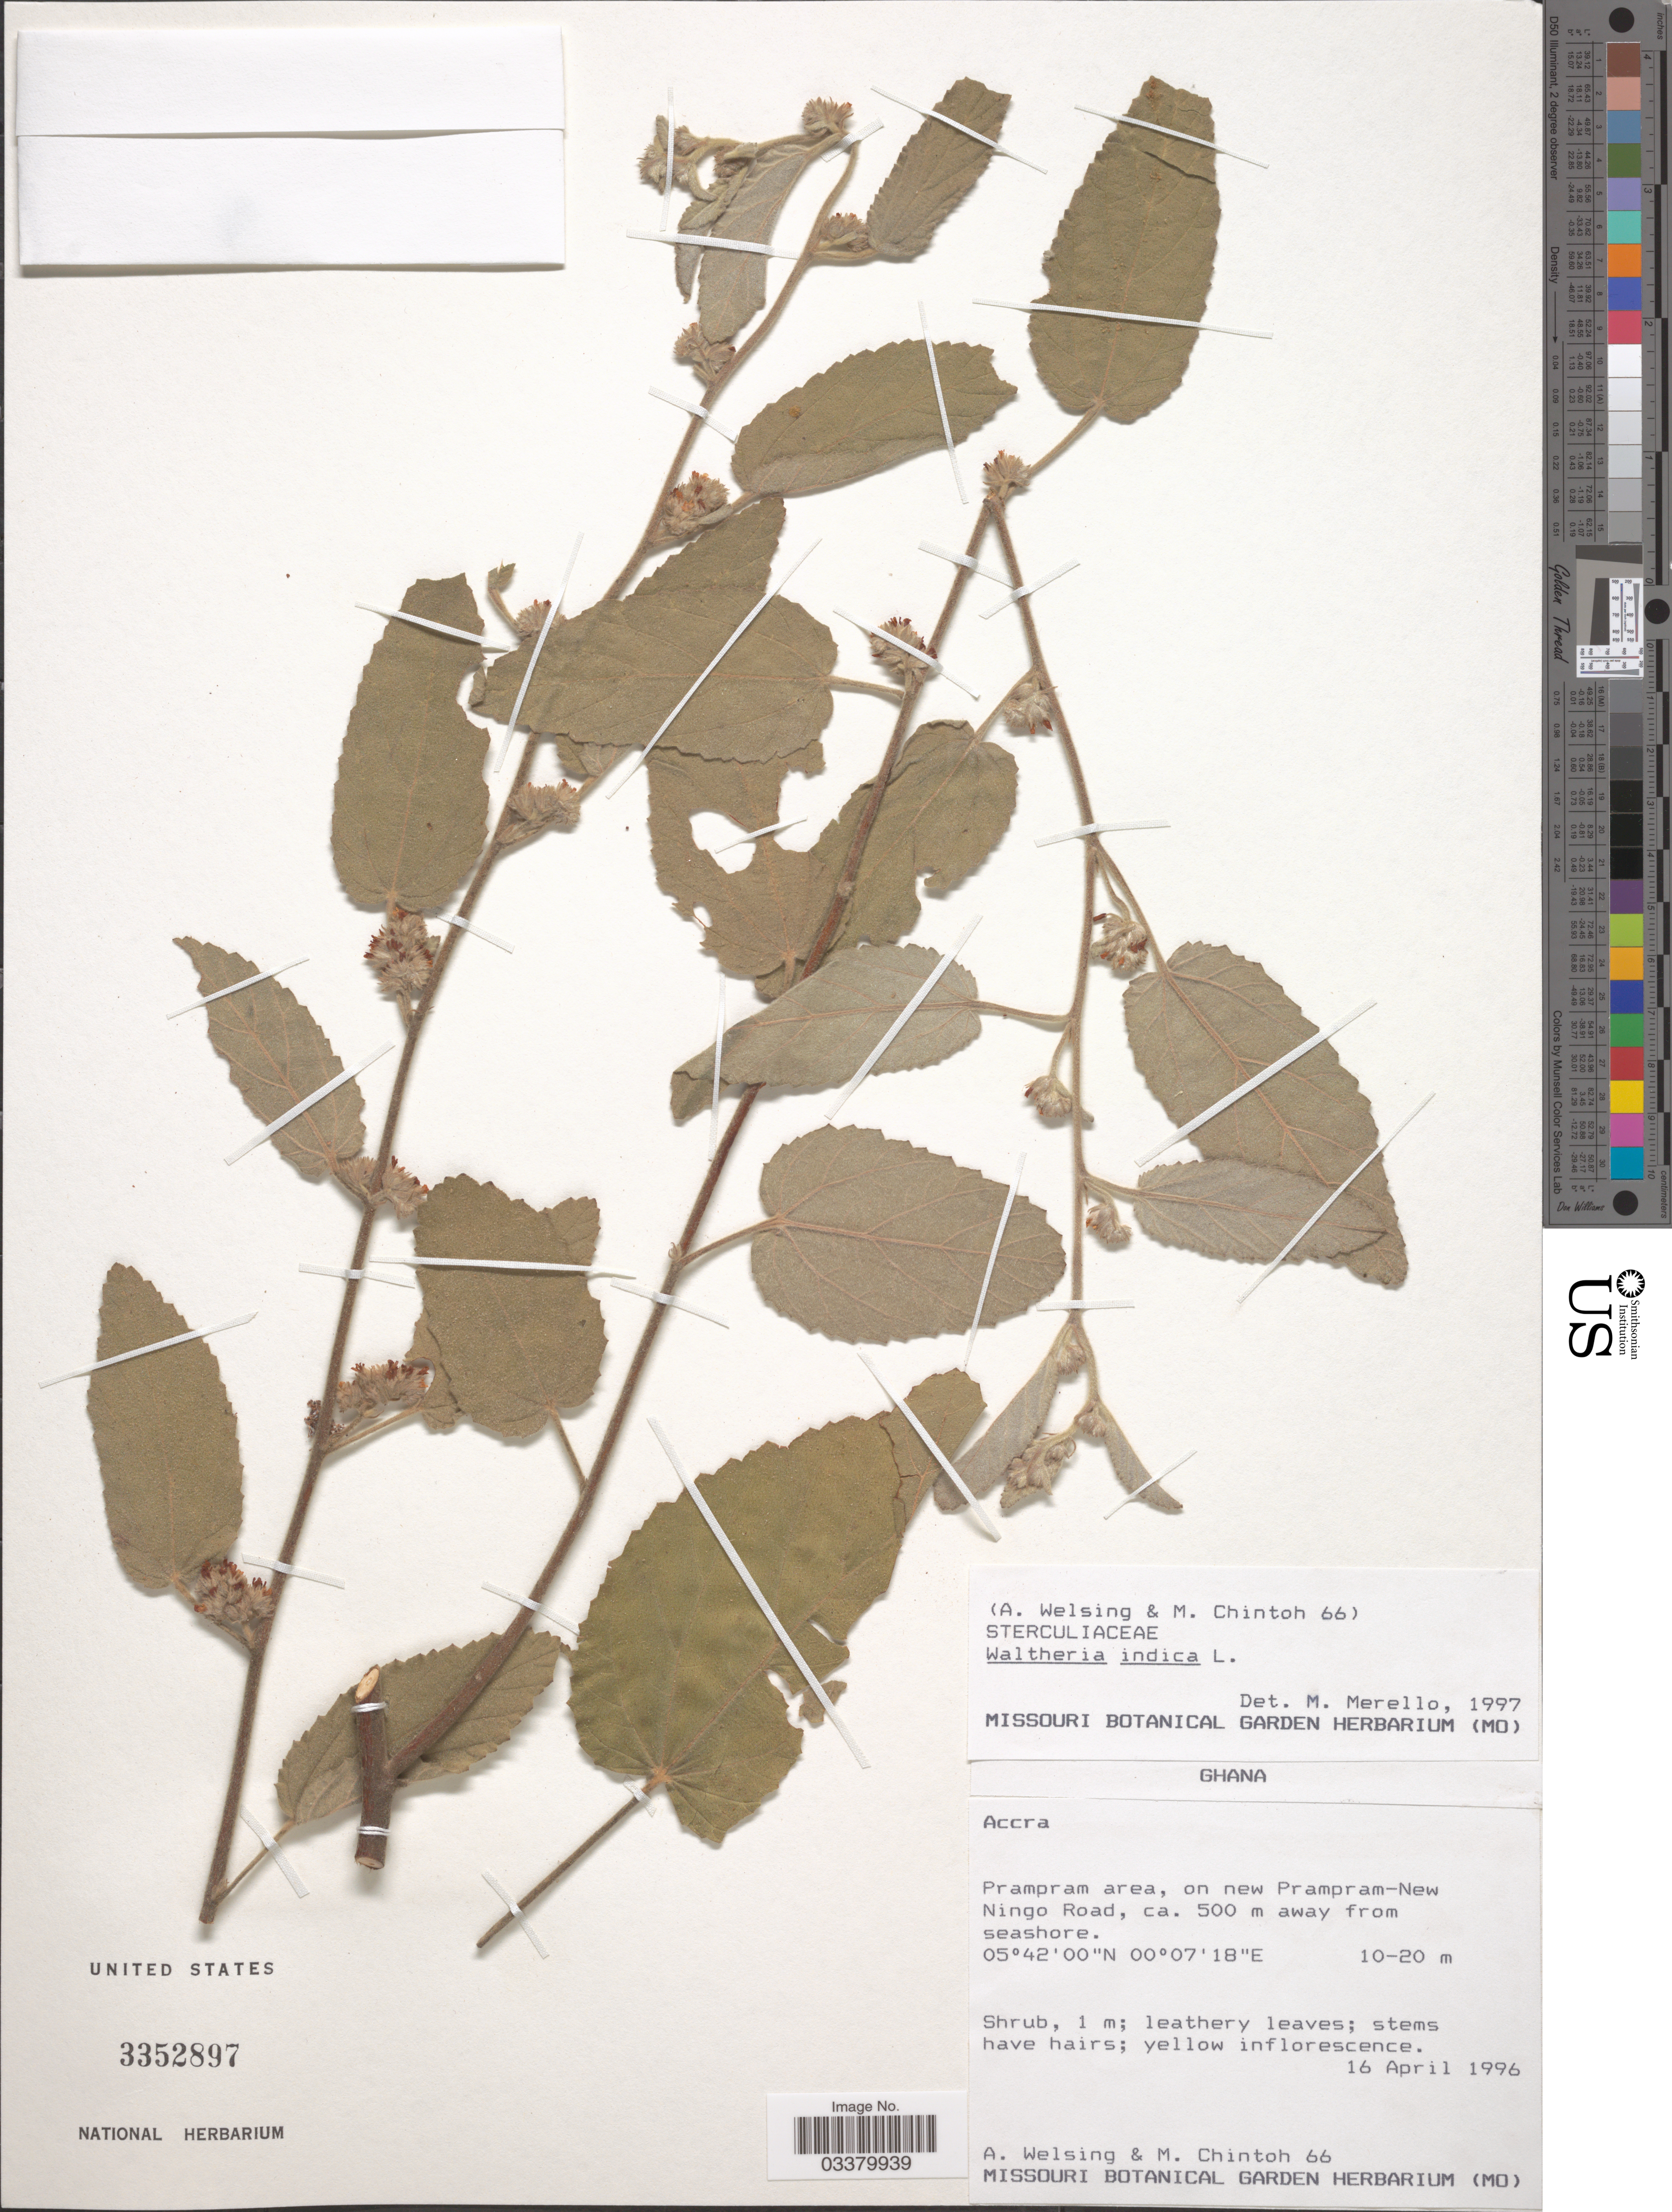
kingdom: Plantae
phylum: Tracheophyta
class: Magnoliopsida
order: Malvales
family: Malvaceae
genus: Waltheria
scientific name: Waltheria indica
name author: L.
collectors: A. Welsing & M. Chintoh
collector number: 66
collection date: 1996-04-16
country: Ghana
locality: Accra, Prampram area, on new Prampram-New Ningo Road, ca. 500 m away from seashore.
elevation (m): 10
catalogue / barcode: US 3352897